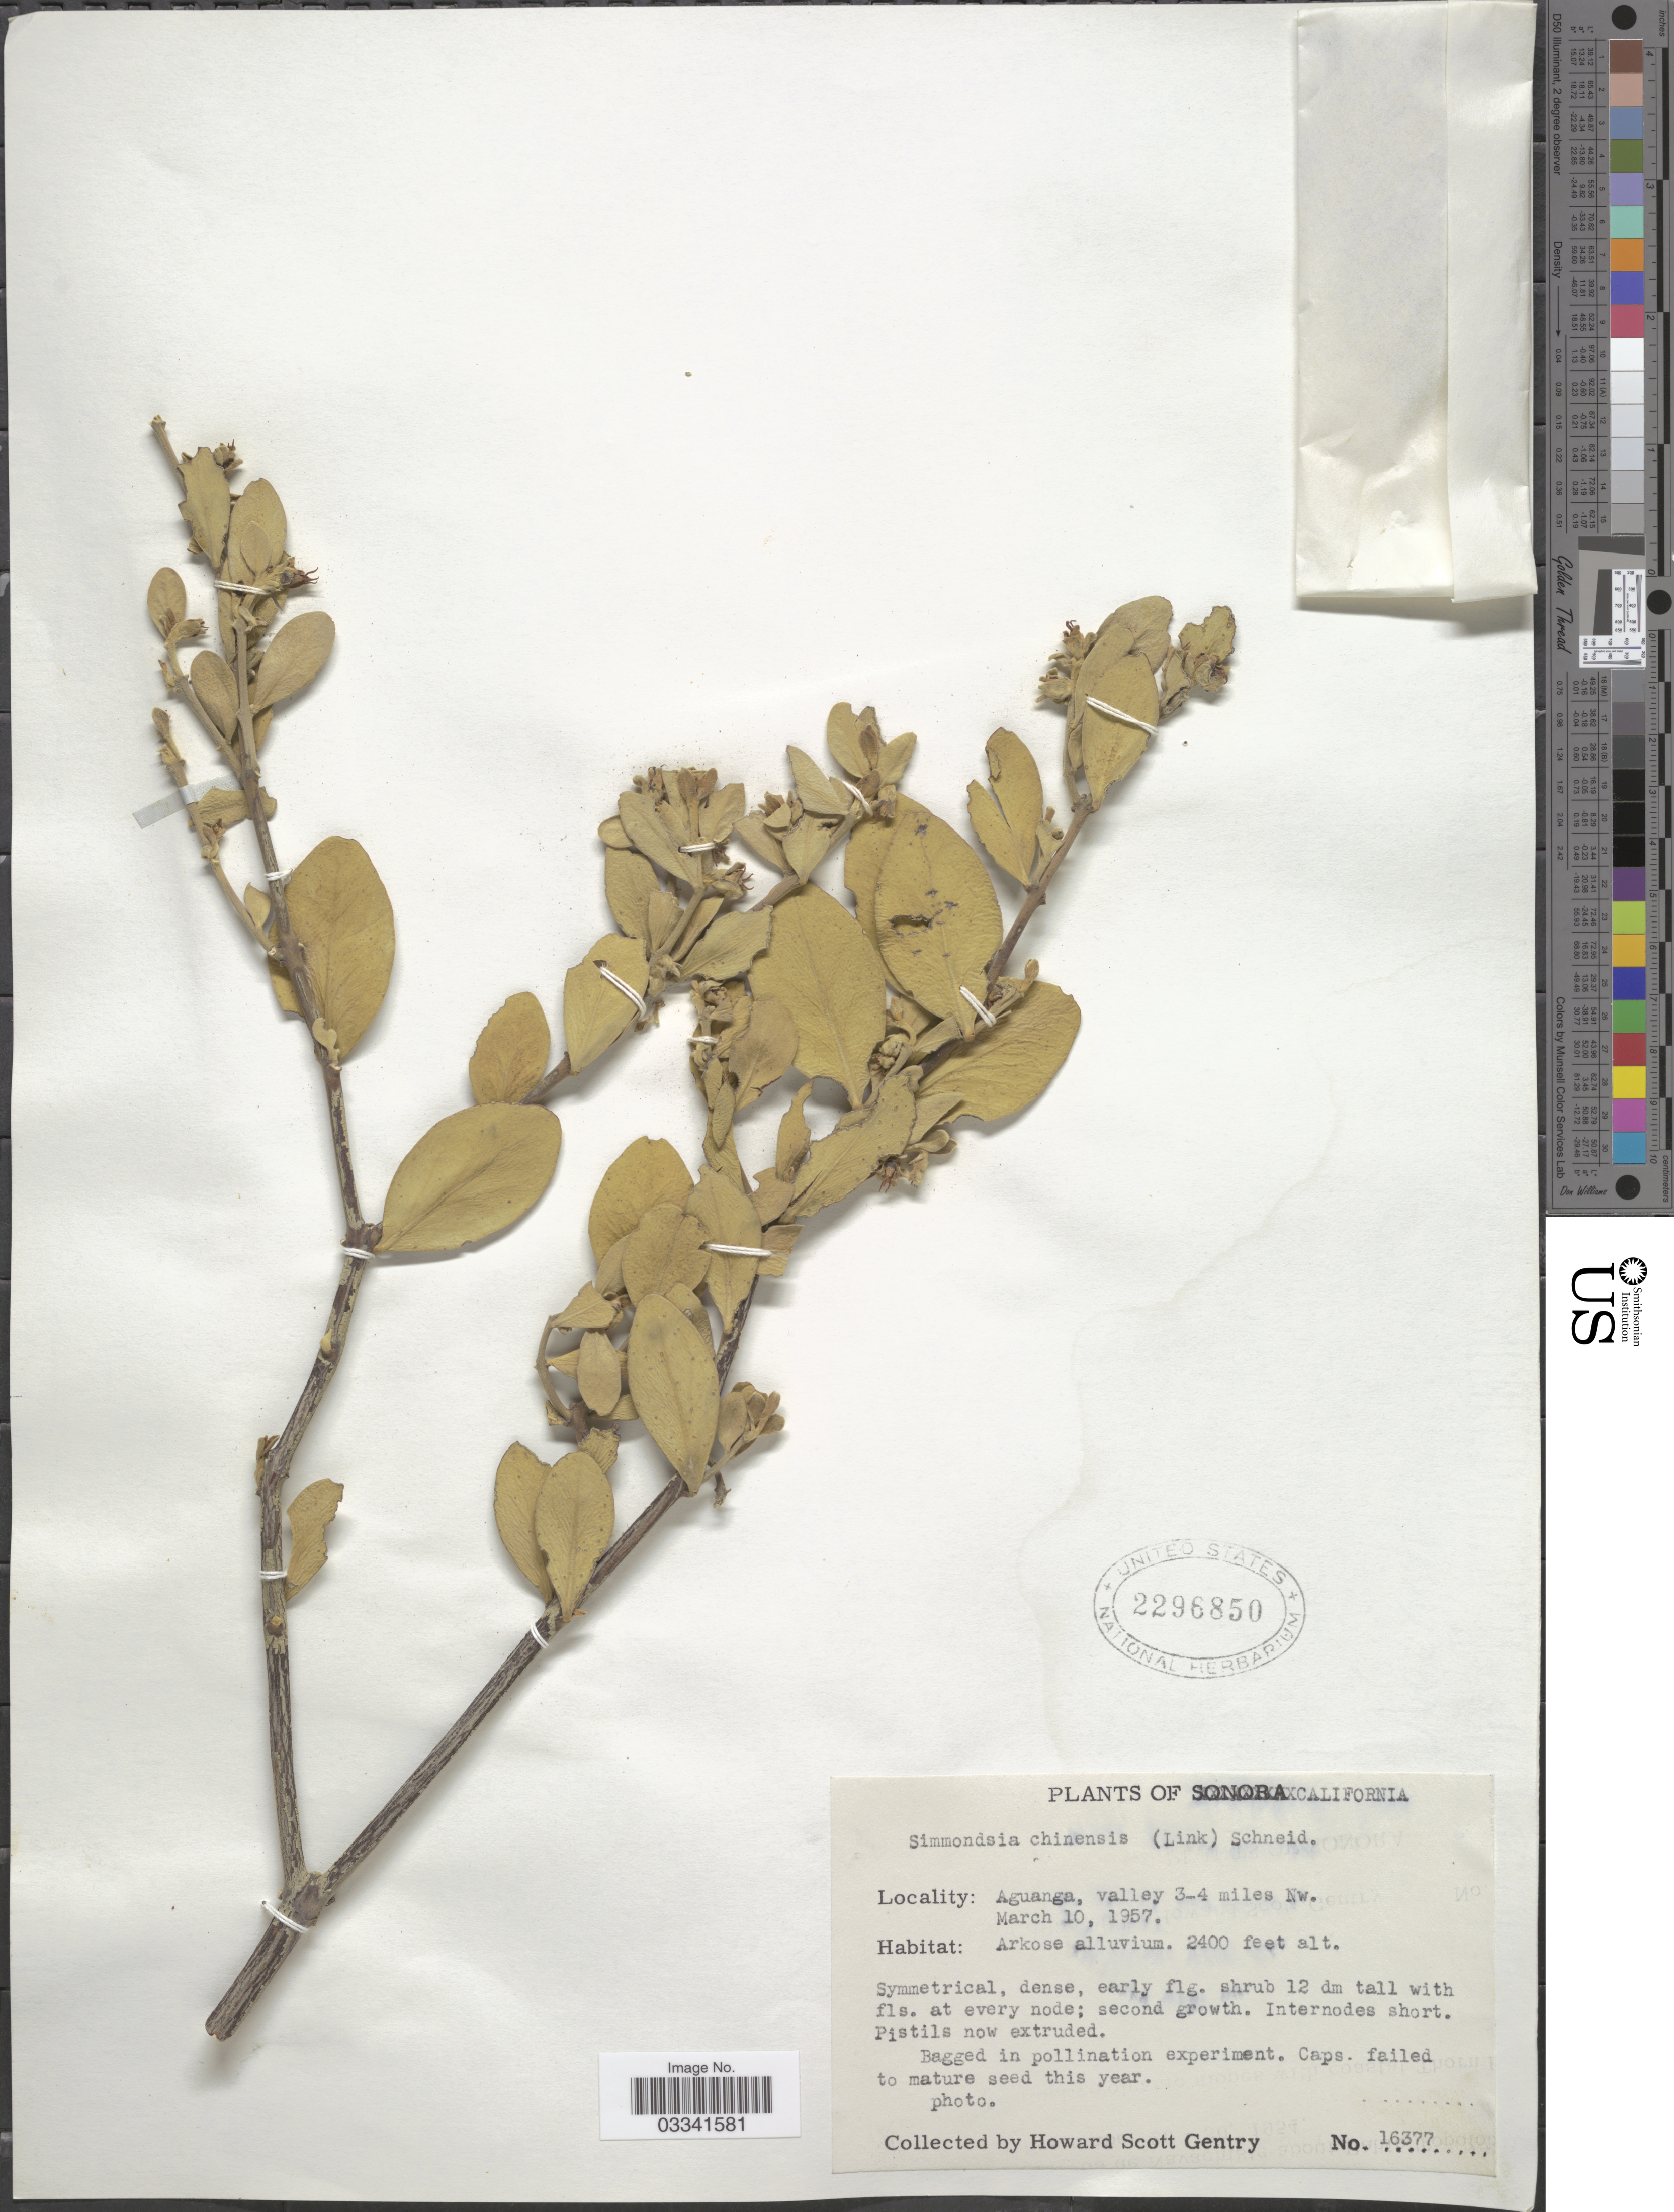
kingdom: Plantae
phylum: Tracheophyta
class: Magnoliopsida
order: Caryophyllales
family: Simmondsiaceae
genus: Simmondsia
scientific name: Simmondsia chinensis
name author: (Link) C.K. Schneid.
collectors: H. S. Gentry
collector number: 16377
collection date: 1957-03-10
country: United States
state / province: California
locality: Aguanga, valley 3-4 miles Nw.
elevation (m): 732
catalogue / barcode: US 2296850